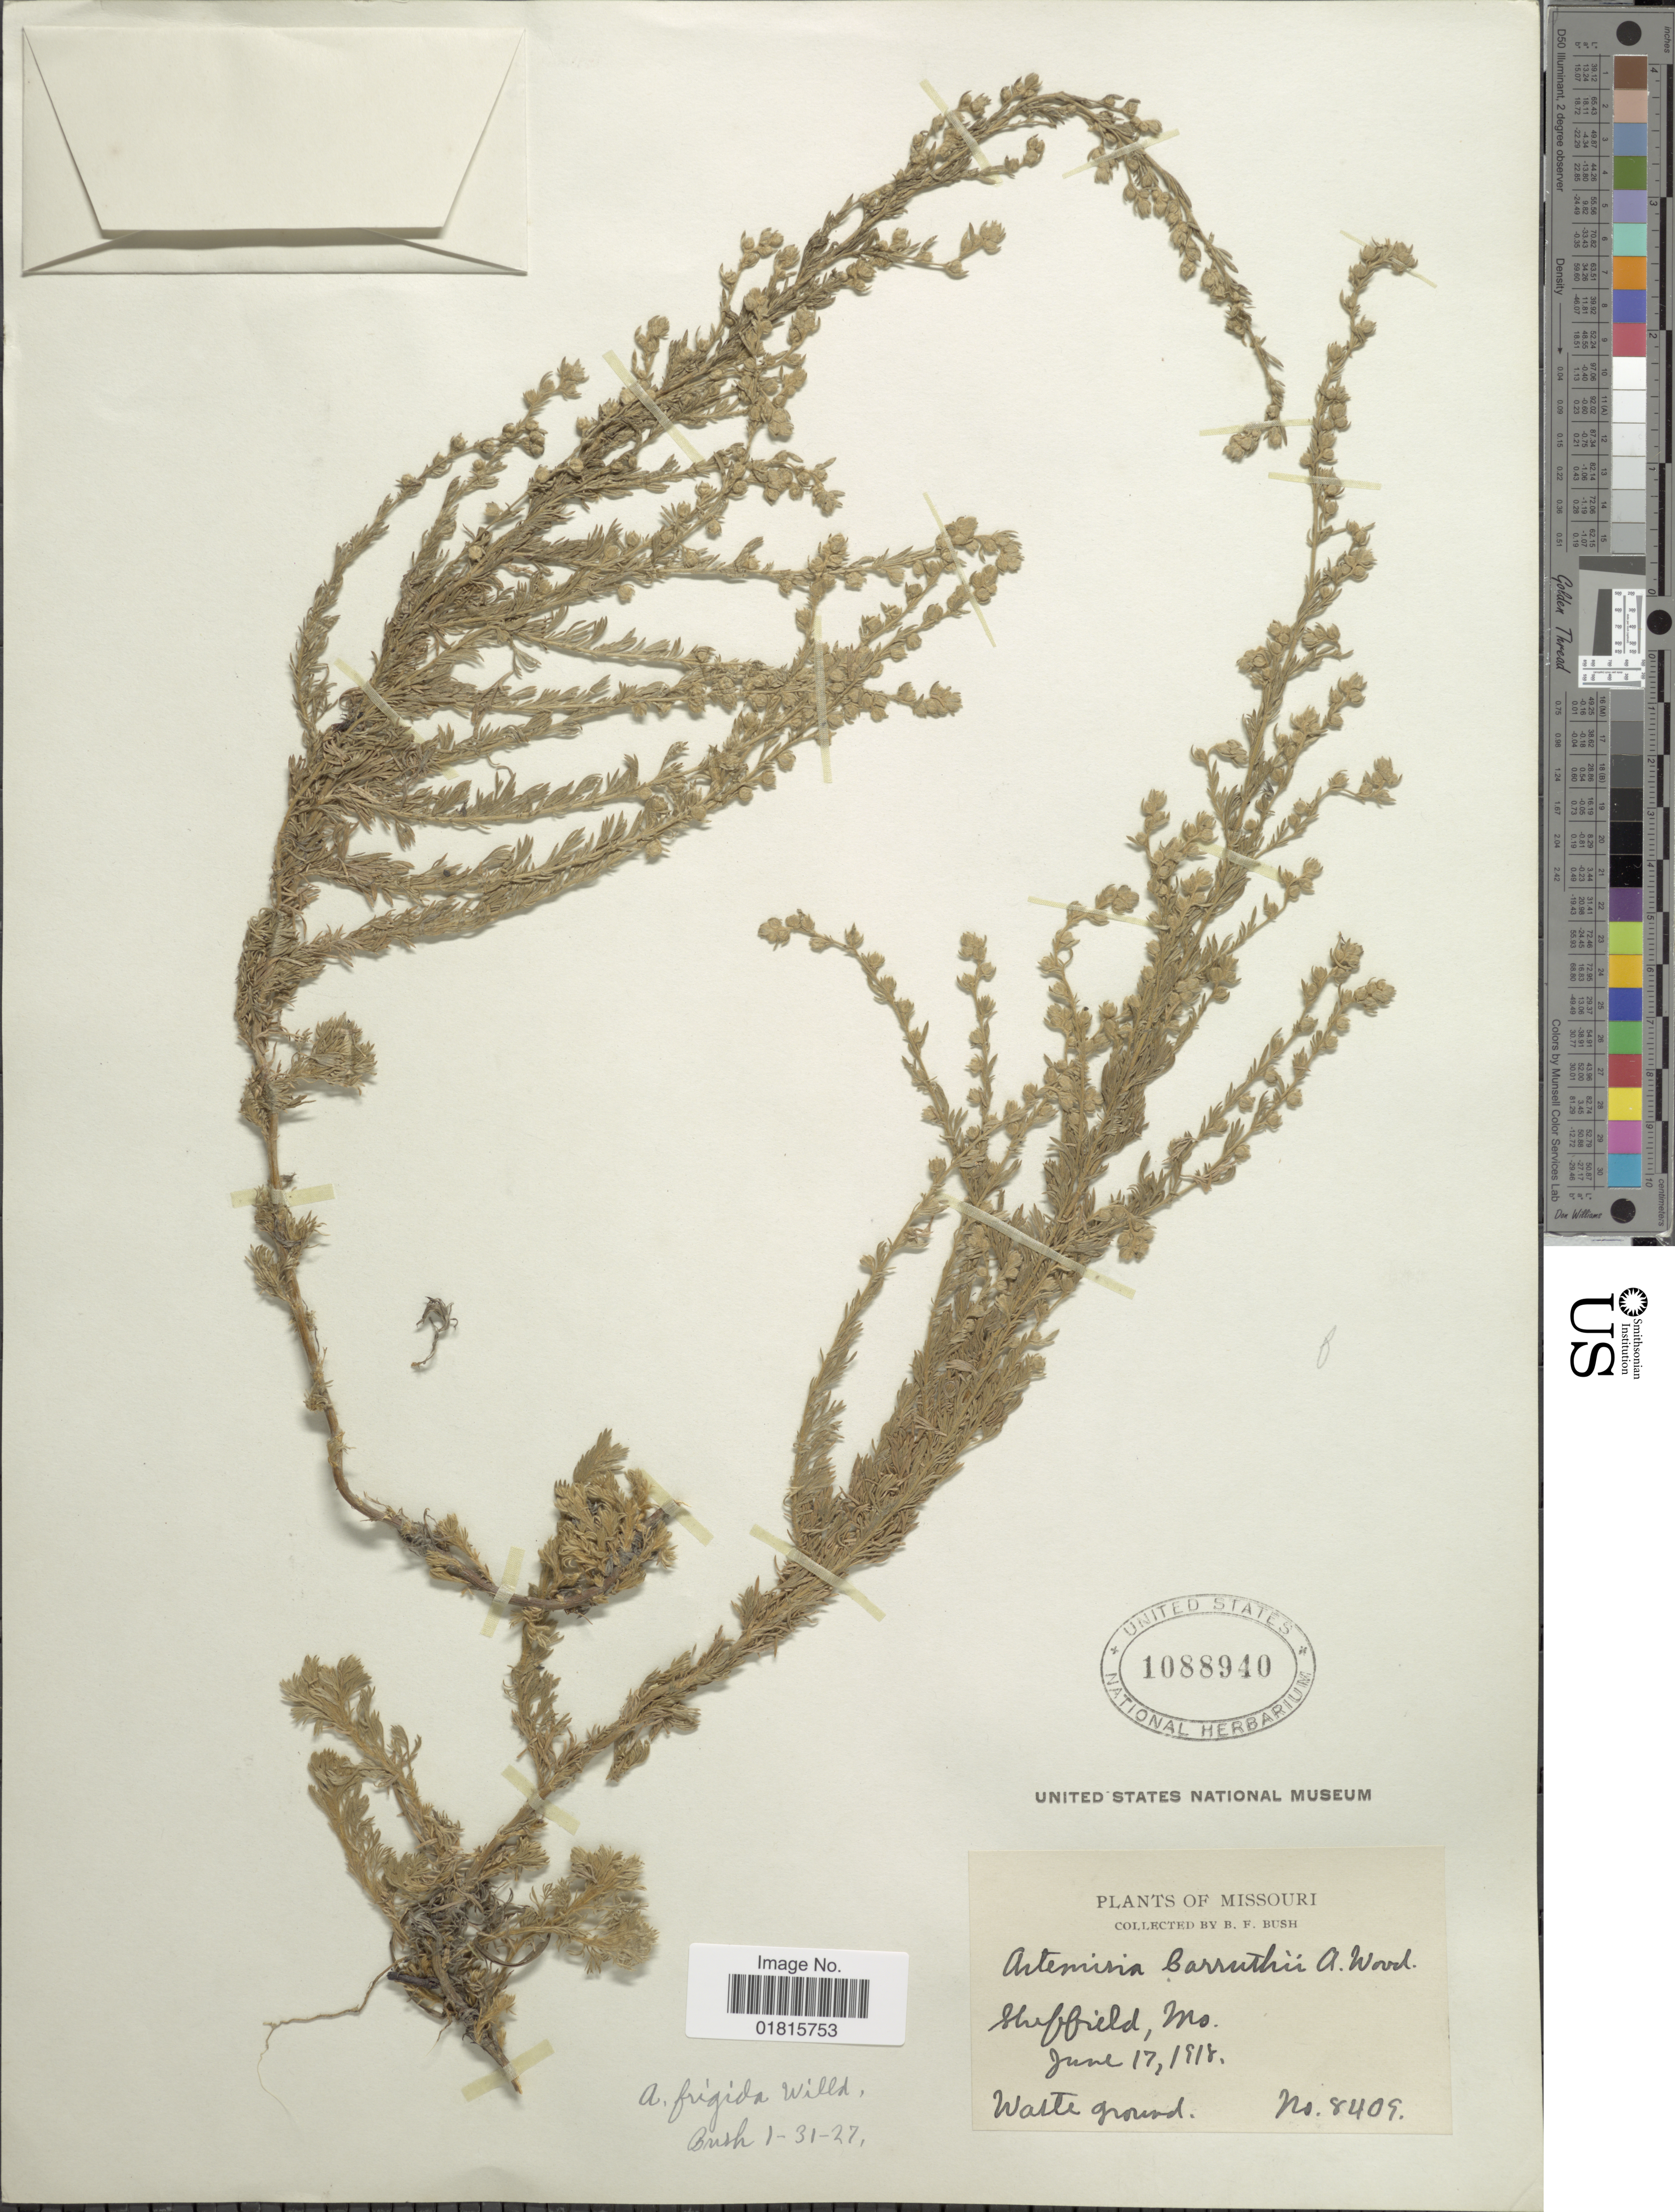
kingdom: Plantae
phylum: Tracheophyta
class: Magnoliopsida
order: Asterales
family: Asteraceae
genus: Artemisia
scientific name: Artemisia frigida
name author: Willd.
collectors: B. F. Bush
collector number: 8409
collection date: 1918-06-17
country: United States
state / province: Missouri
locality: Sheffield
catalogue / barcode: US 1088940